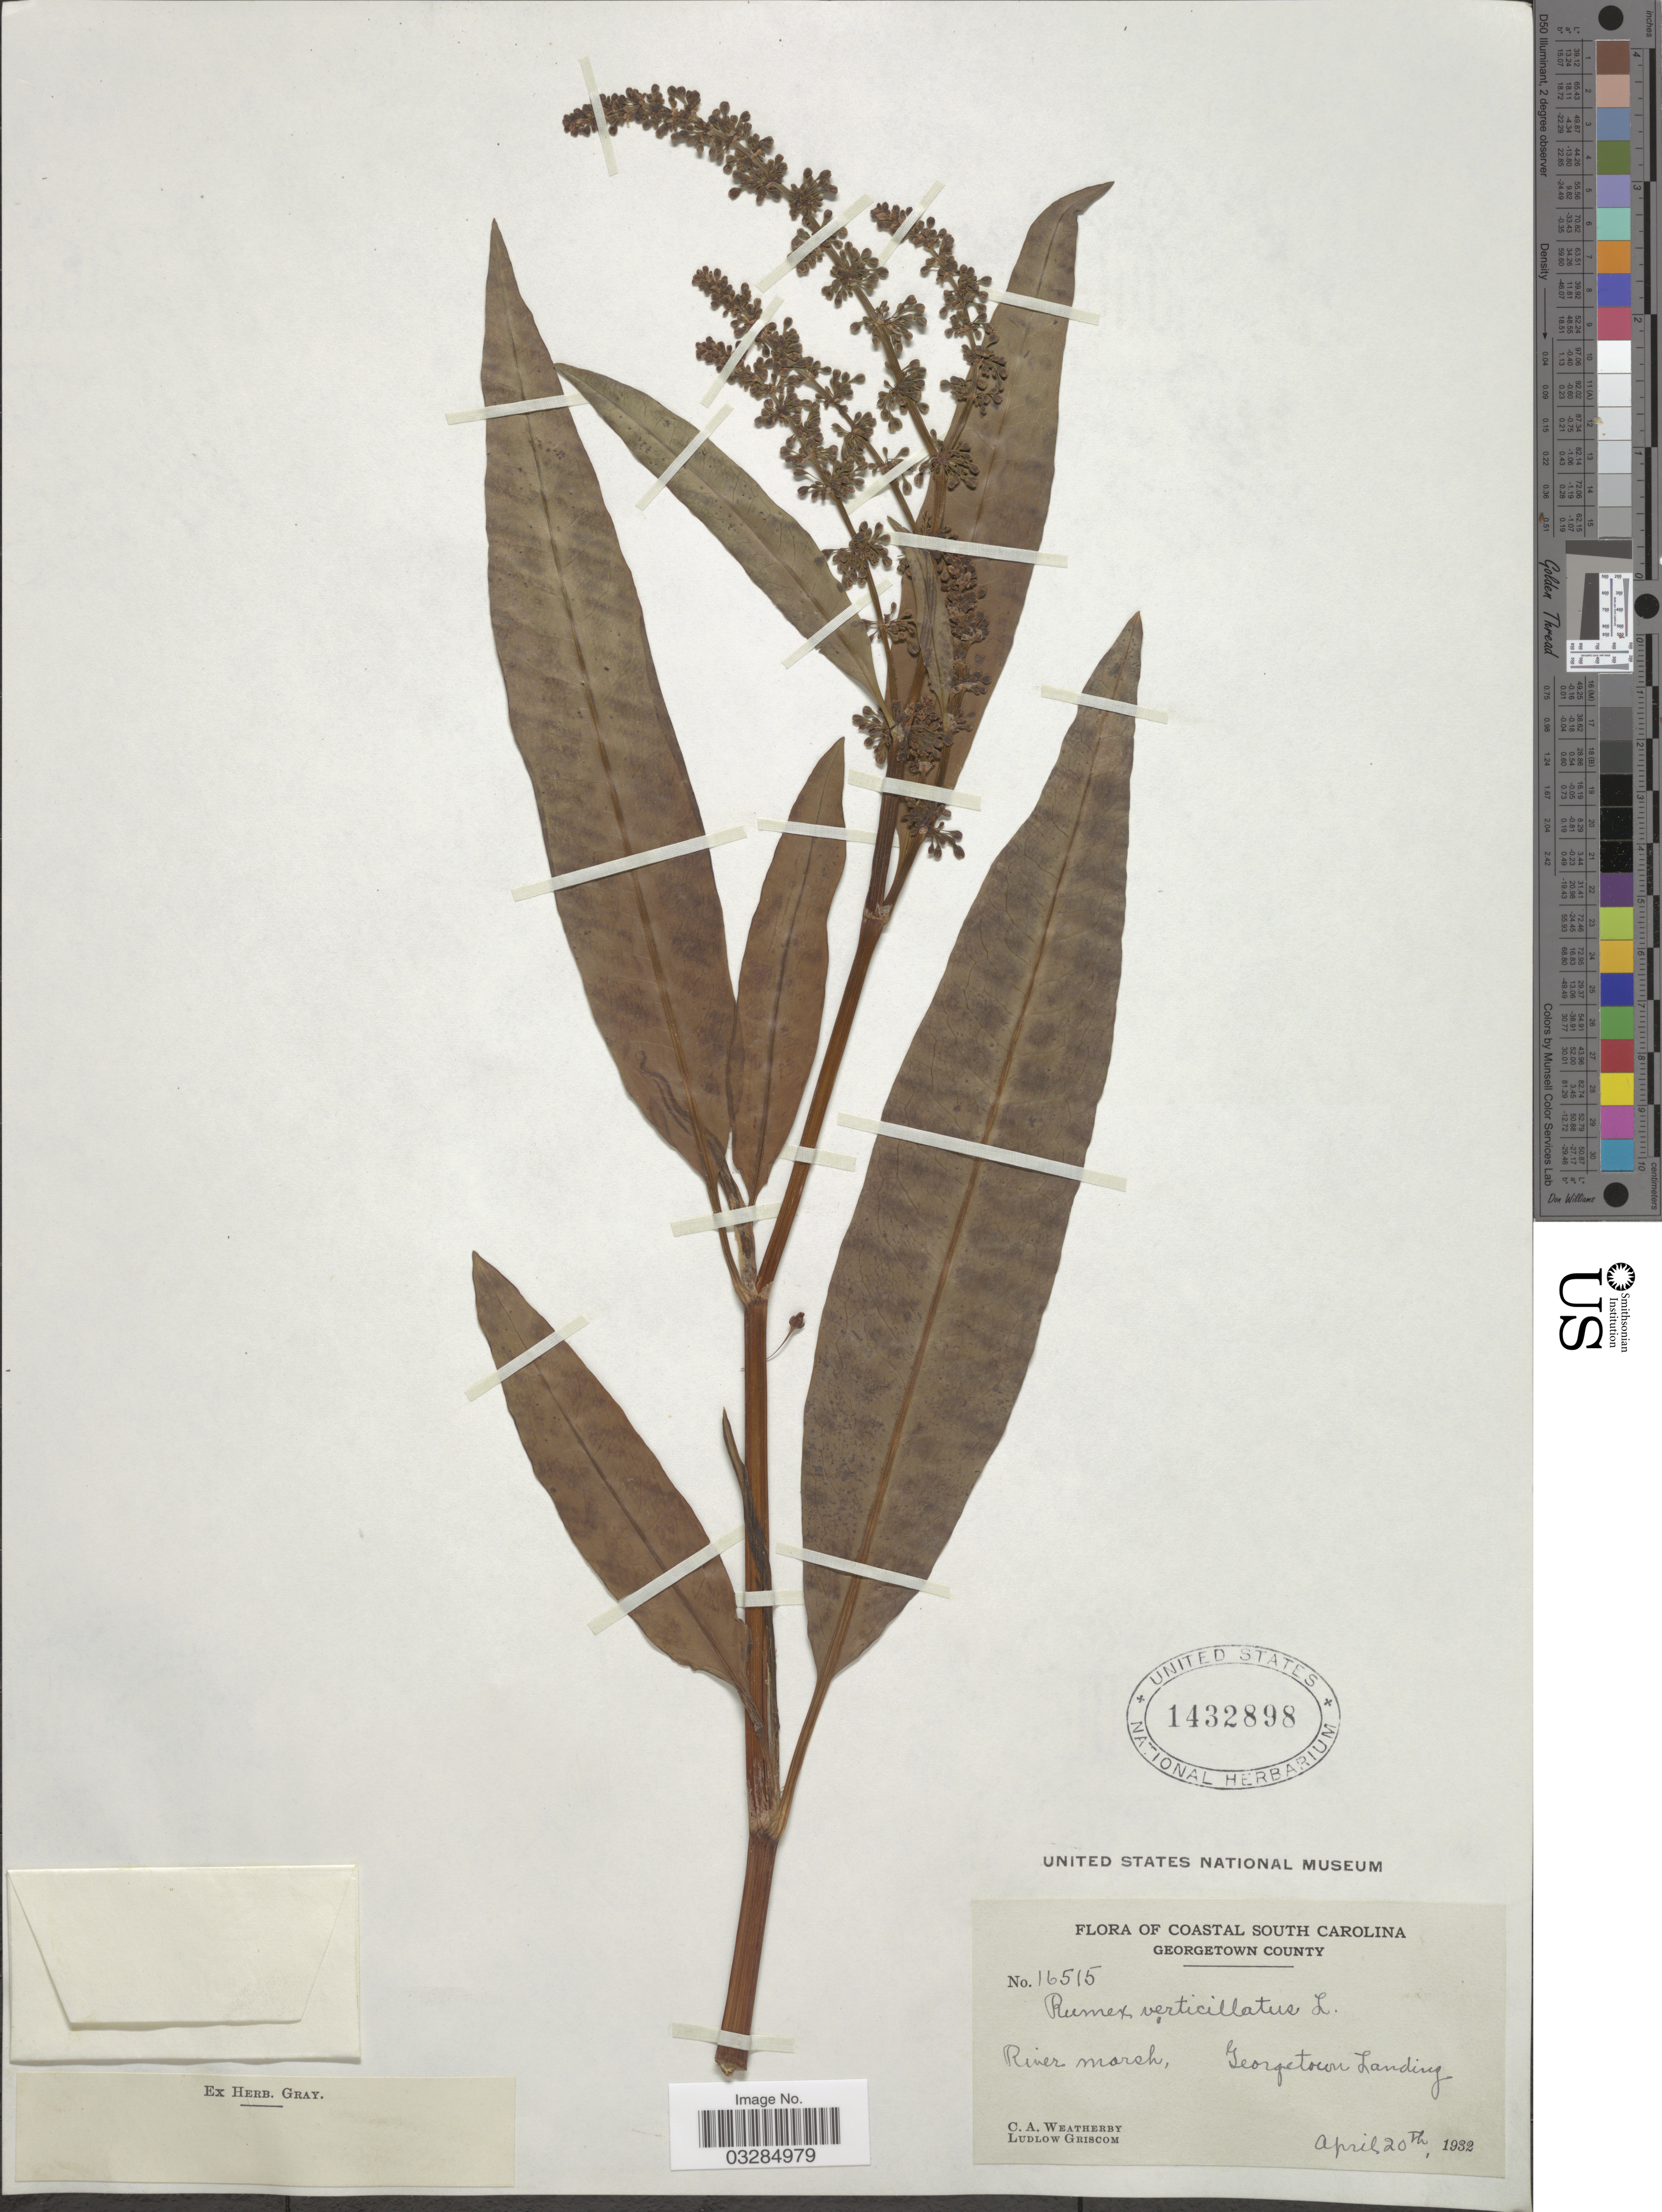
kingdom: Plantae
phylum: Tracheophyta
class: Magnoliopsida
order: Caryophyllales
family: Polygonaceae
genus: Rumex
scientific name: Rumex verticillatus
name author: L.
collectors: C. A. Weatherby & L. Griscom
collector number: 16515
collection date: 1932-04-20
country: United States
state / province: South Carolina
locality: Coastal South Carolina. Georgetown County. Georgetown Landing.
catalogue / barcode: US 1432898